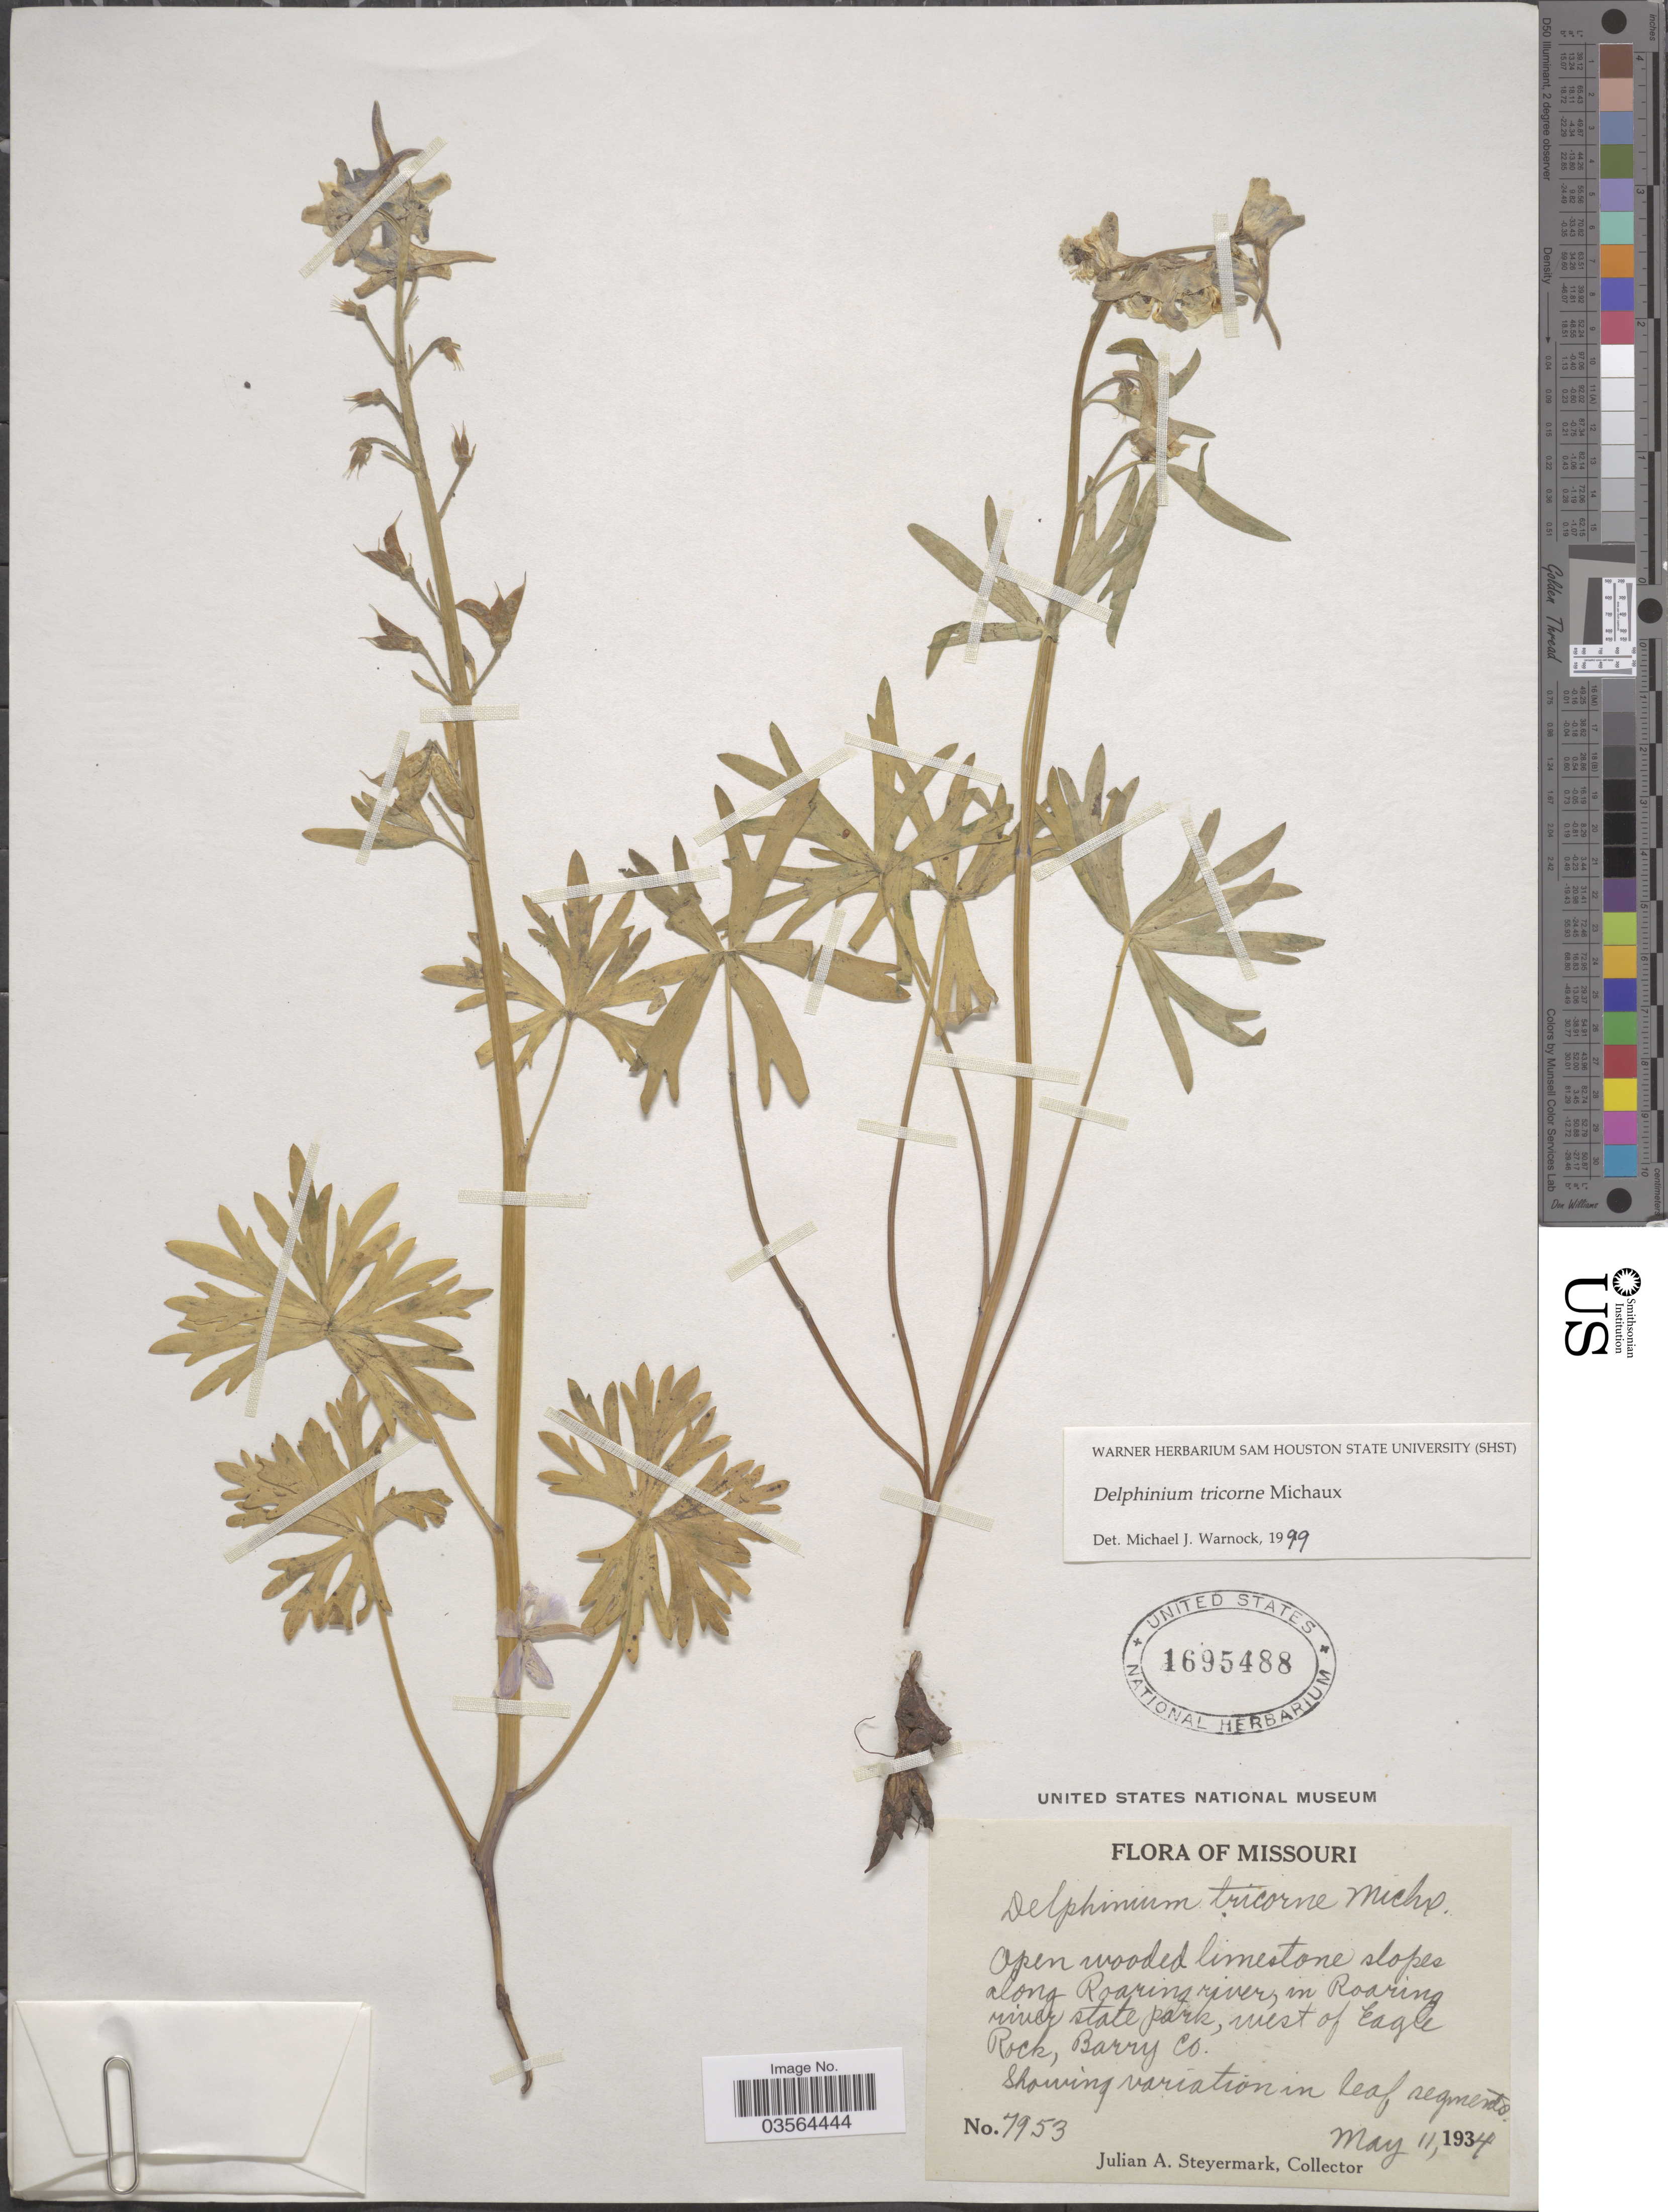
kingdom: Plantae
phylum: Tracheophyta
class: Magnoliopsida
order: Ranunculales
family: Ranunculaceae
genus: Delphinium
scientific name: Delphinium tricorne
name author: Michx.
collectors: J. Steyermark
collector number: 7953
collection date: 1934-05-11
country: United States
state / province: Missouri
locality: Along Roaring river, in Roaring river state park, west of Eagle Rock, Barry Co.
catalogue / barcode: US 1695488